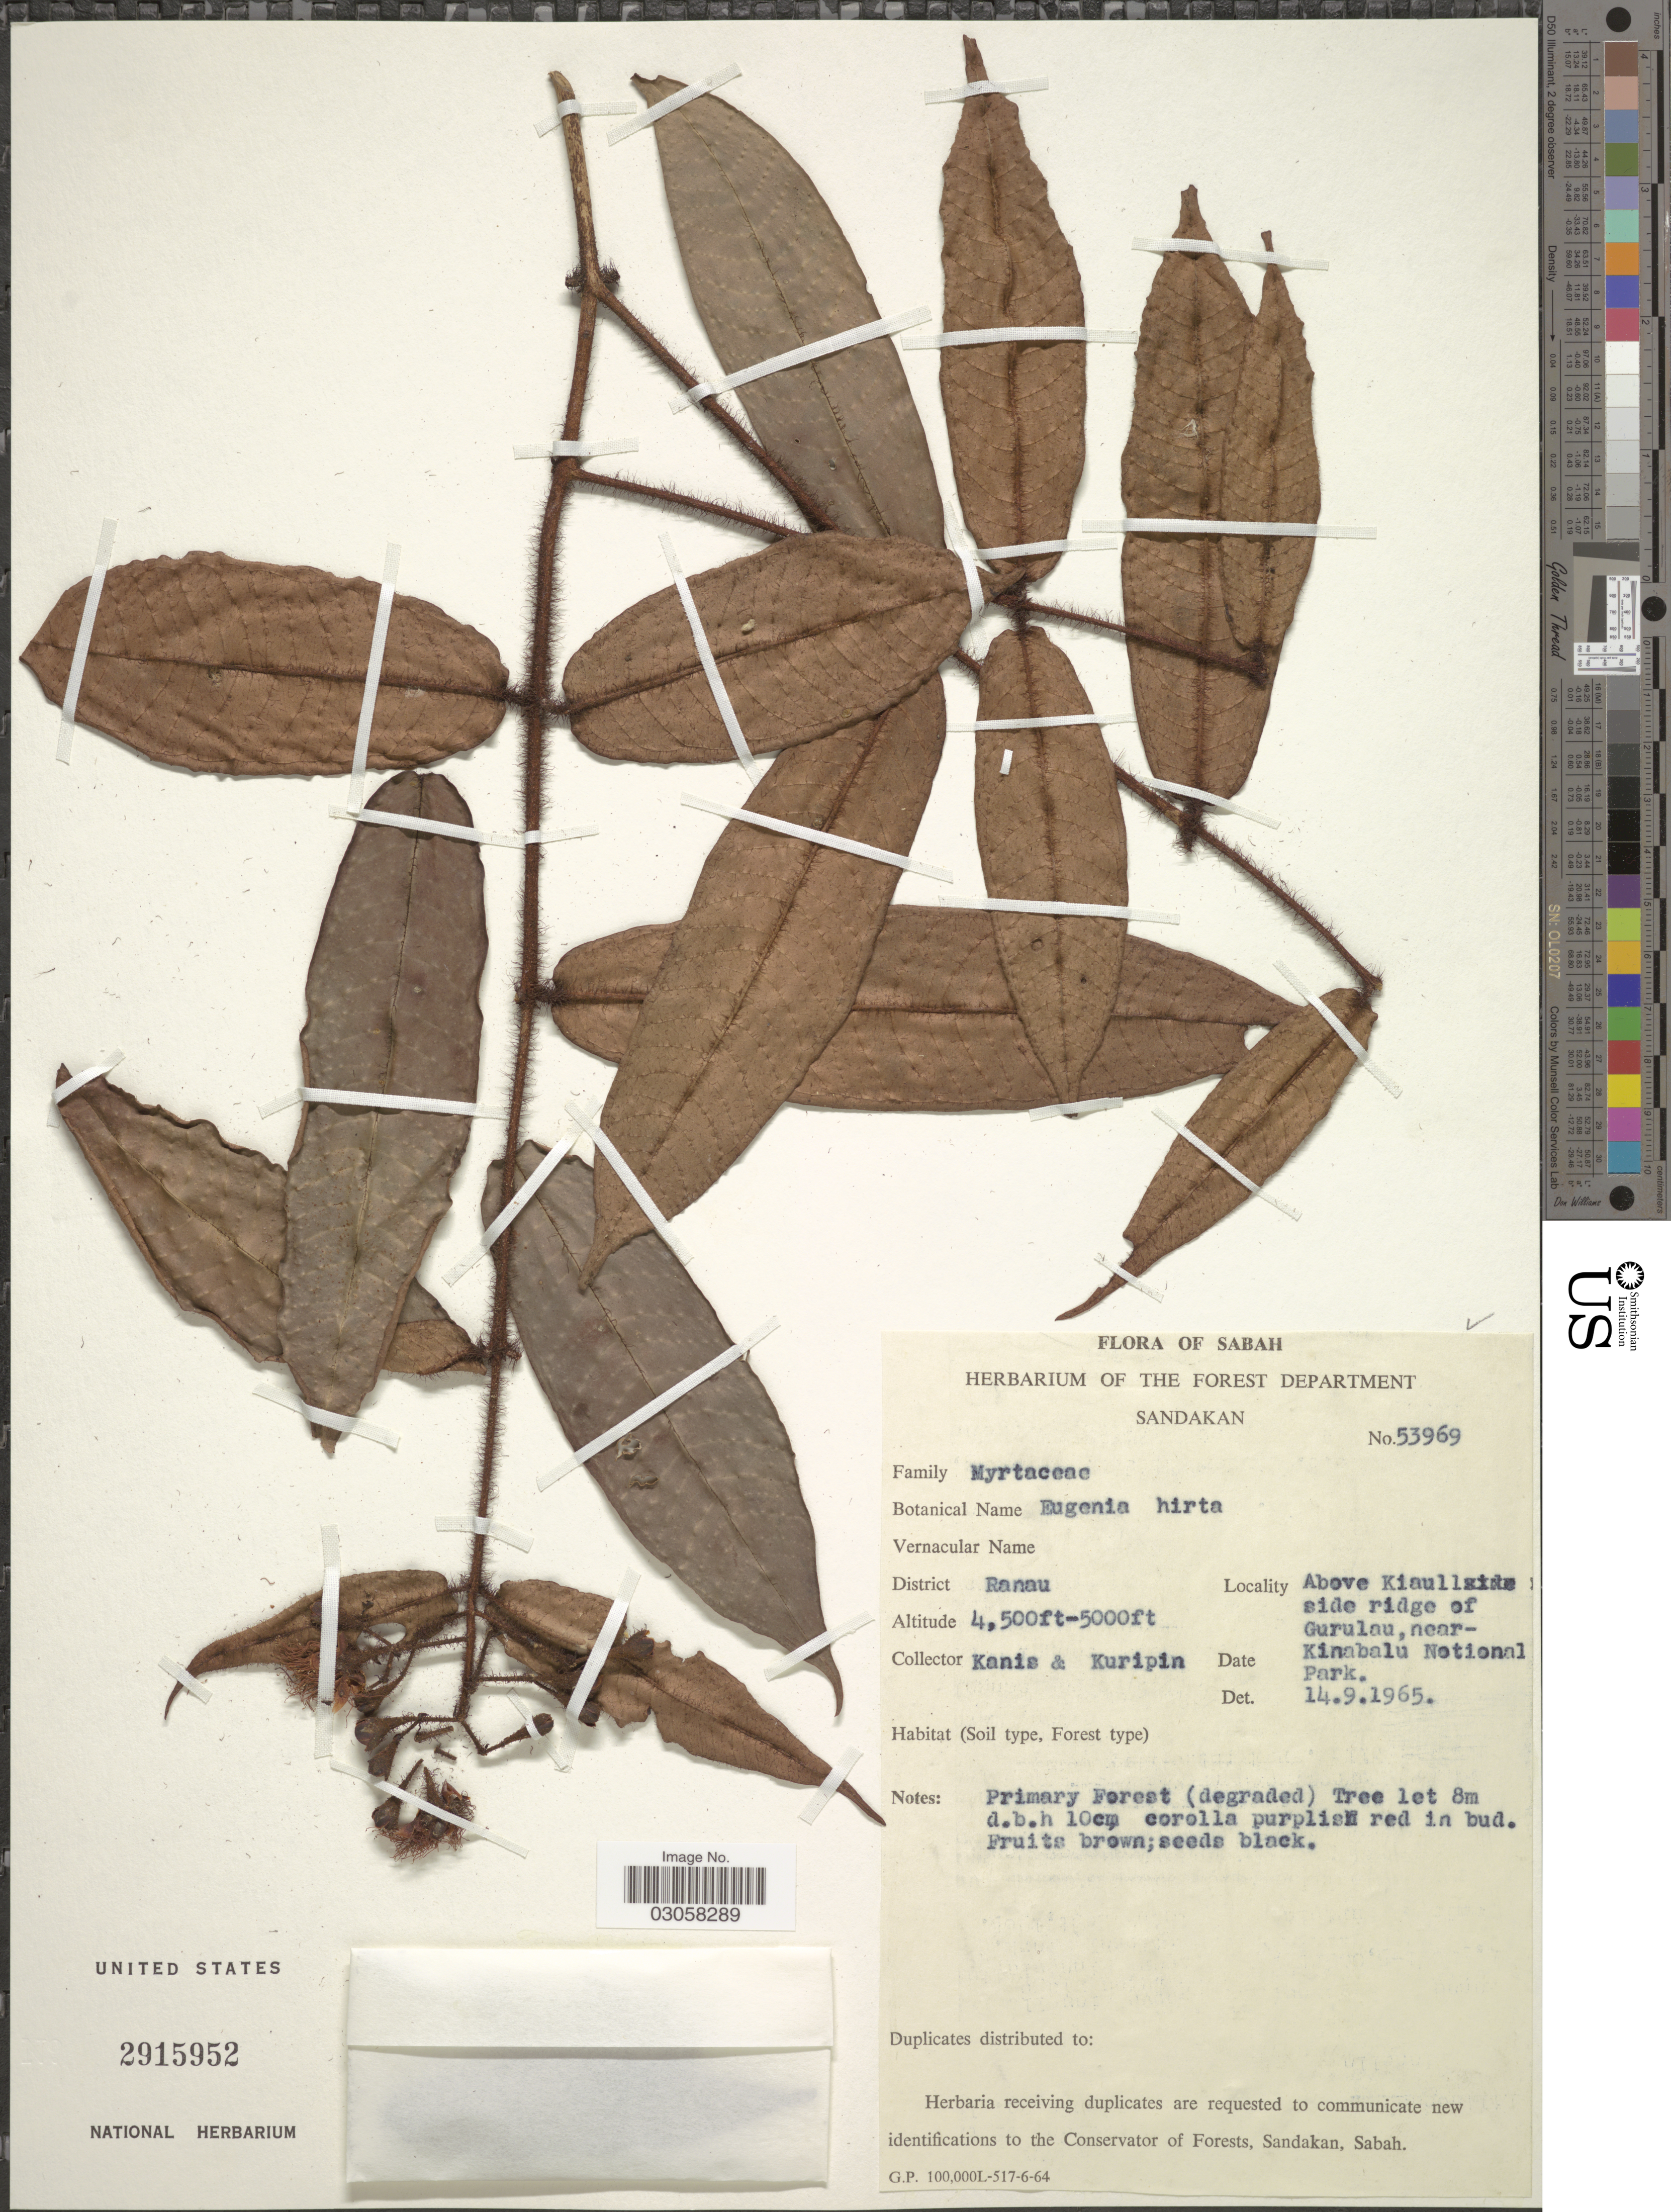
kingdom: Plantae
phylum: Tracheophyta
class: Magnoliopsida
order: Myrtales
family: Myrtaceae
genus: Syzygium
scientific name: Syzygium hirtum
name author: (Korth.) Merr. & L.M. Perry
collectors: Kanis & Kuripin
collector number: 53969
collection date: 1965-09-14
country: Malaysia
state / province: Sabah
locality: District Ranau. Above Kiaull side ridge of Gurulau, near Kinabalu Notional Park.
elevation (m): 1372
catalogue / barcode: US 2915952